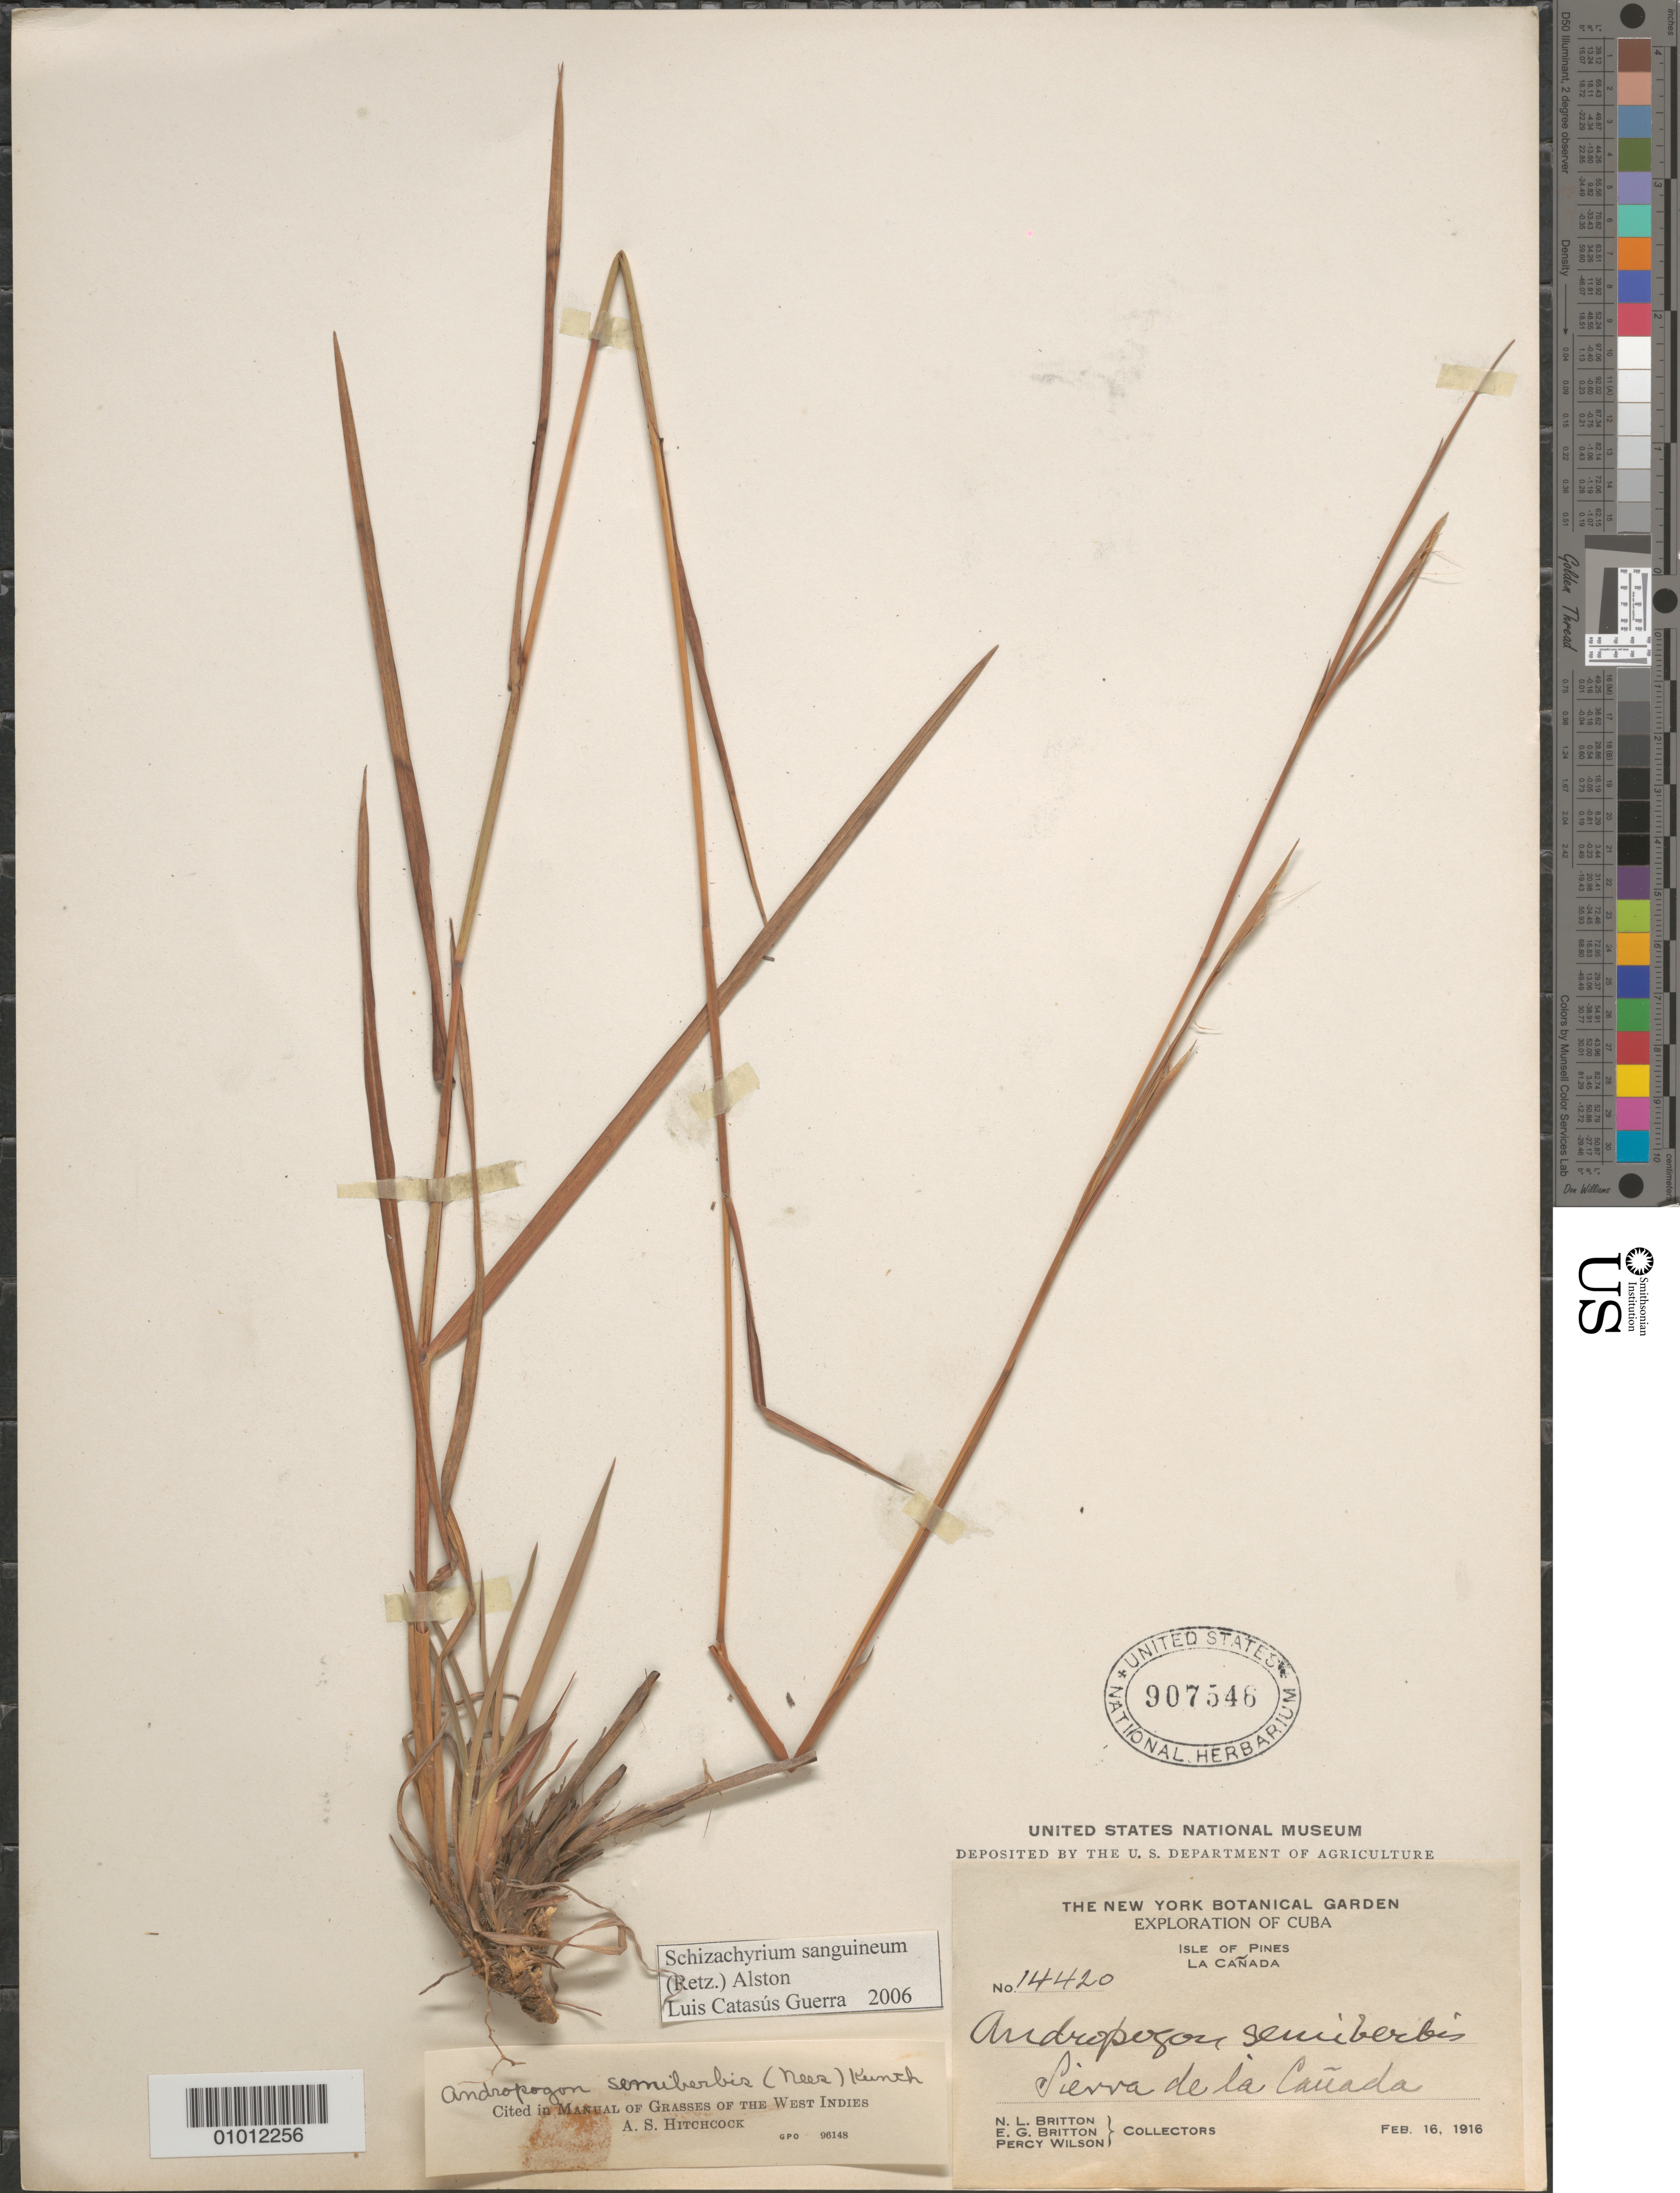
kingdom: Plantae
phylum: Tracheophyta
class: Liliopsida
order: Poales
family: Poaceae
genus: Schizachyrium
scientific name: Schizachyrium sanguineum var. sanguineum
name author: (Retz.) Alston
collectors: N. Britton, E. G. Britton & P. Wilson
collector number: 14420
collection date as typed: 16 Feb 1916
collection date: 1916-02-16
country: Cuba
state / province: Isla de la Juventud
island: Isla de la Juventud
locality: Sierra de la Canada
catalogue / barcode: US 907546